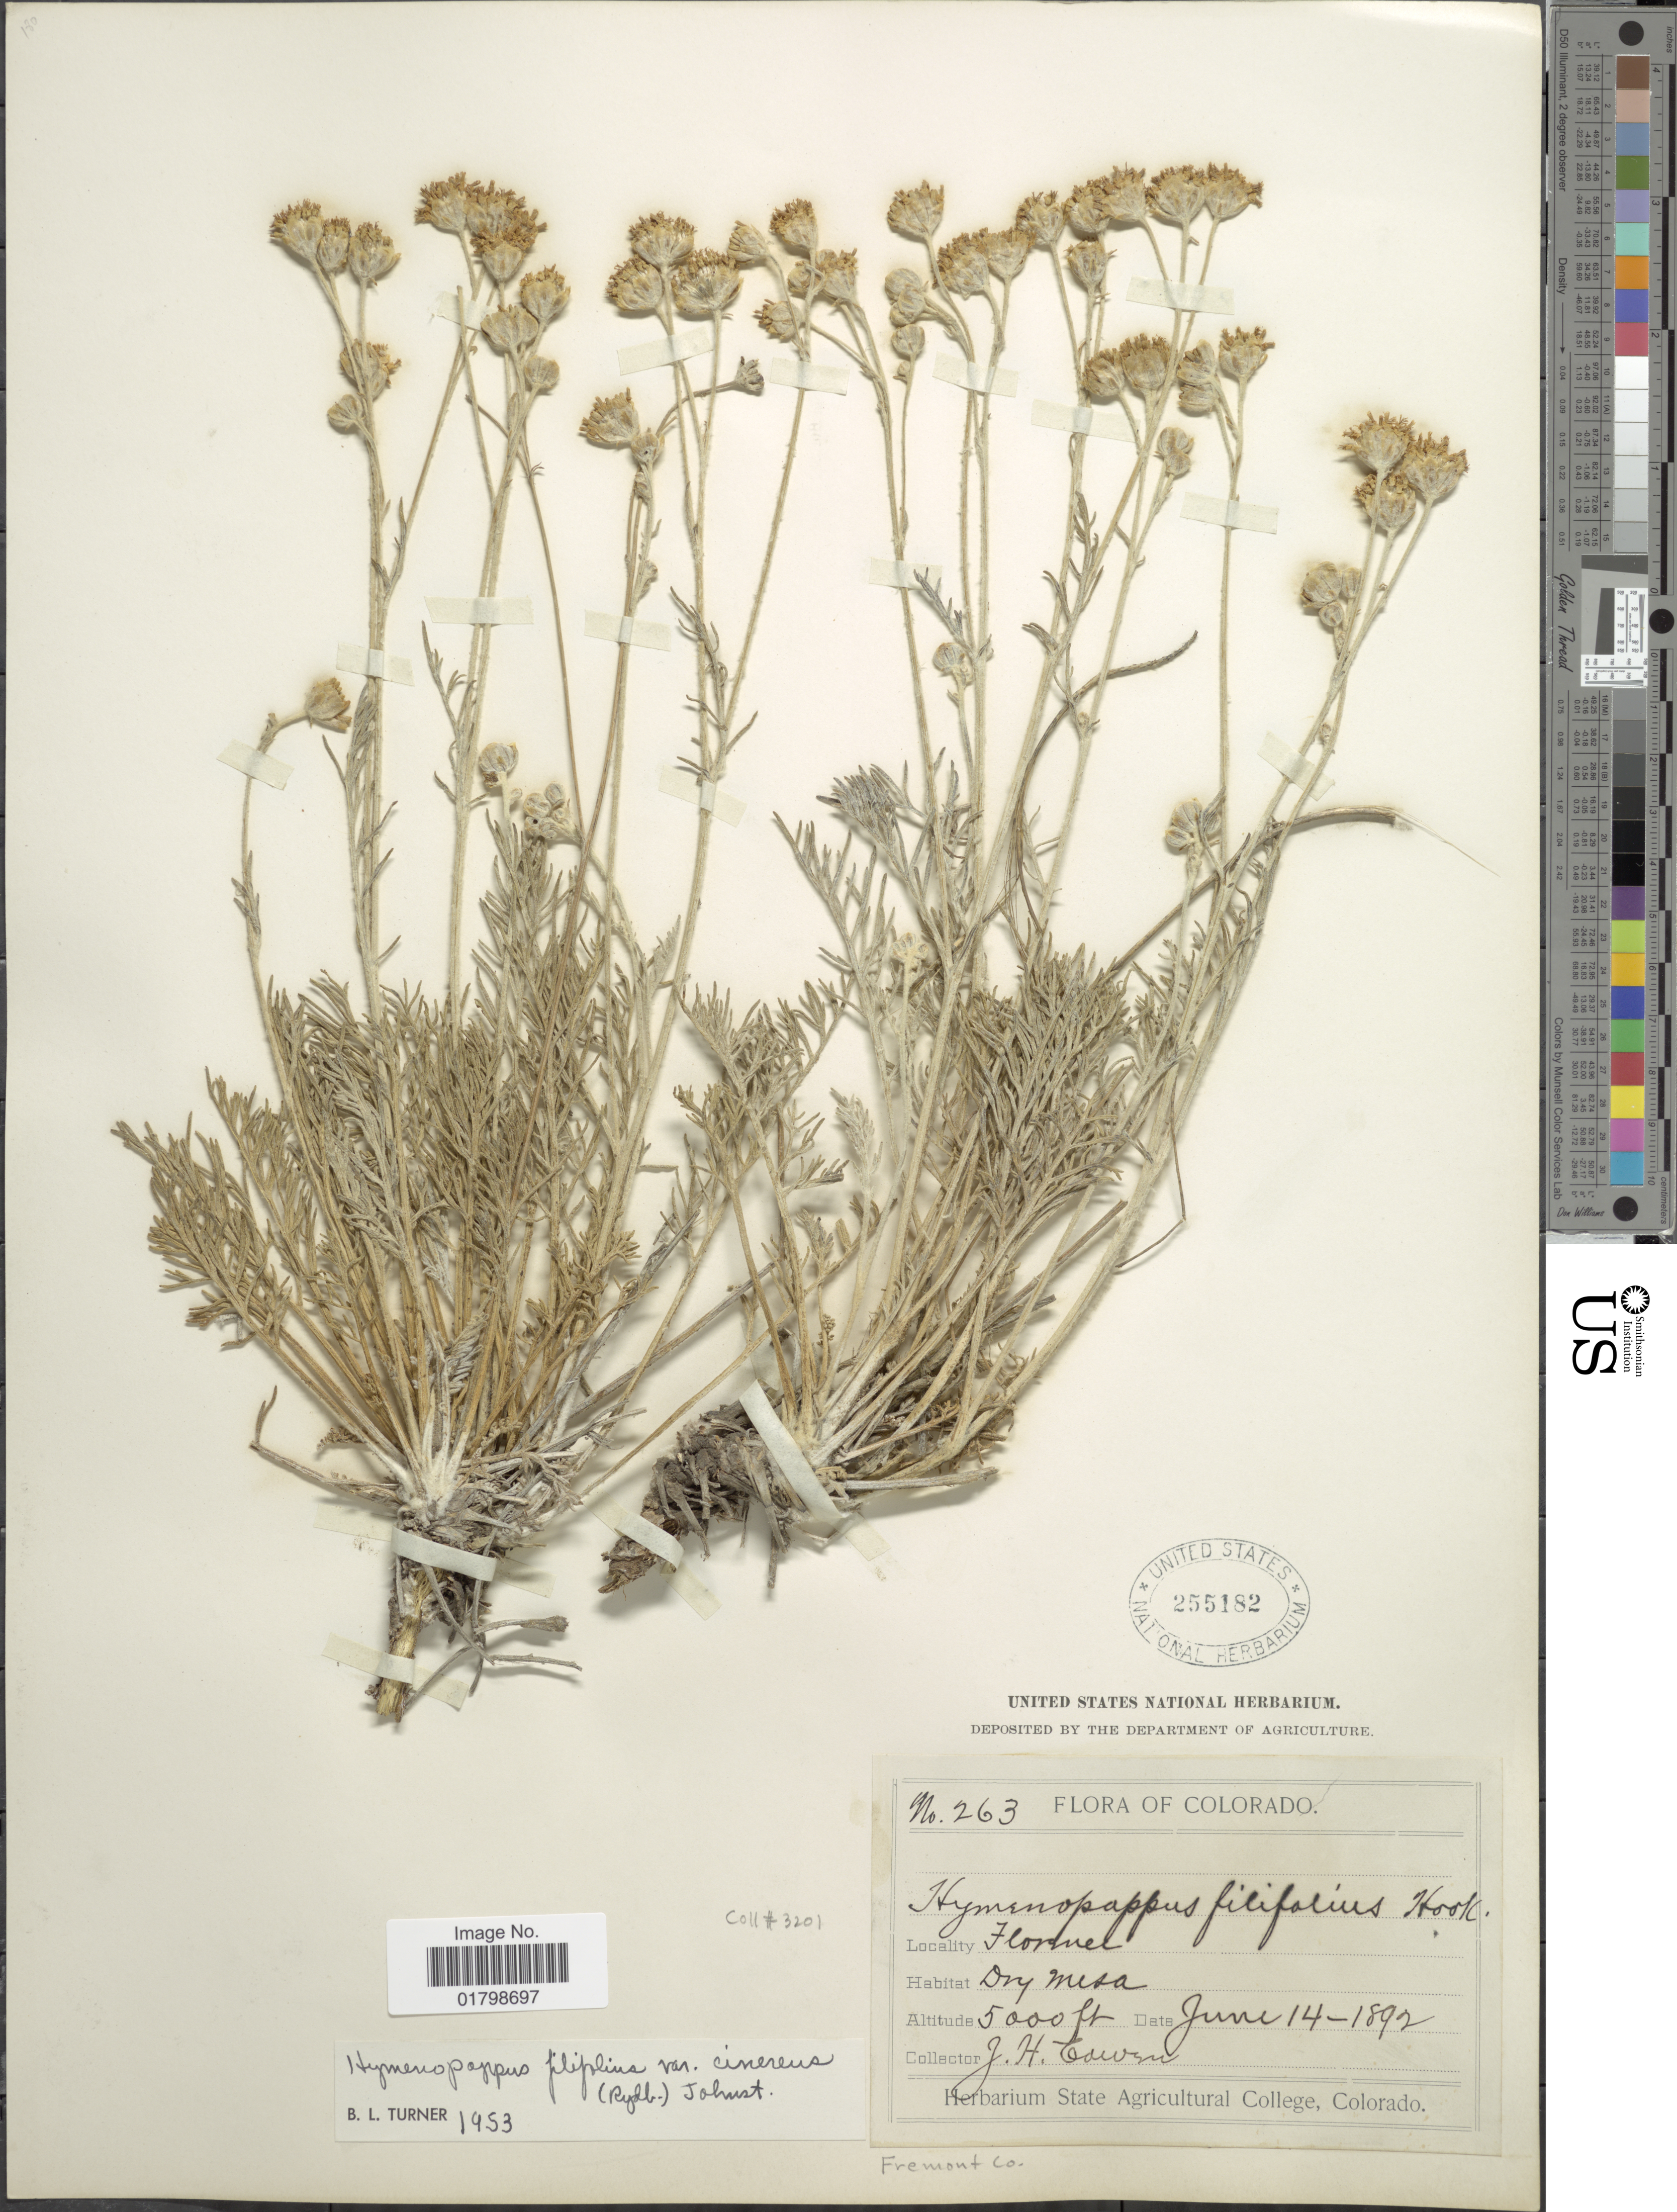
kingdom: Plantae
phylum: Tracheophyta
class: Magnoliopsida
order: Asterales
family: Asteraceae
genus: Hymenopappus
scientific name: Hymenopappus filifolius var. cinereus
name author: (Rydb.) I.M. Johnst.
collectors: J. H. Cowen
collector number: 263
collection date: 1892-06-14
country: United States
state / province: Colorado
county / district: Fremont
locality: Florence. Fremont Co.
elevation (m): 1524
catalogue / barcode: US 255182